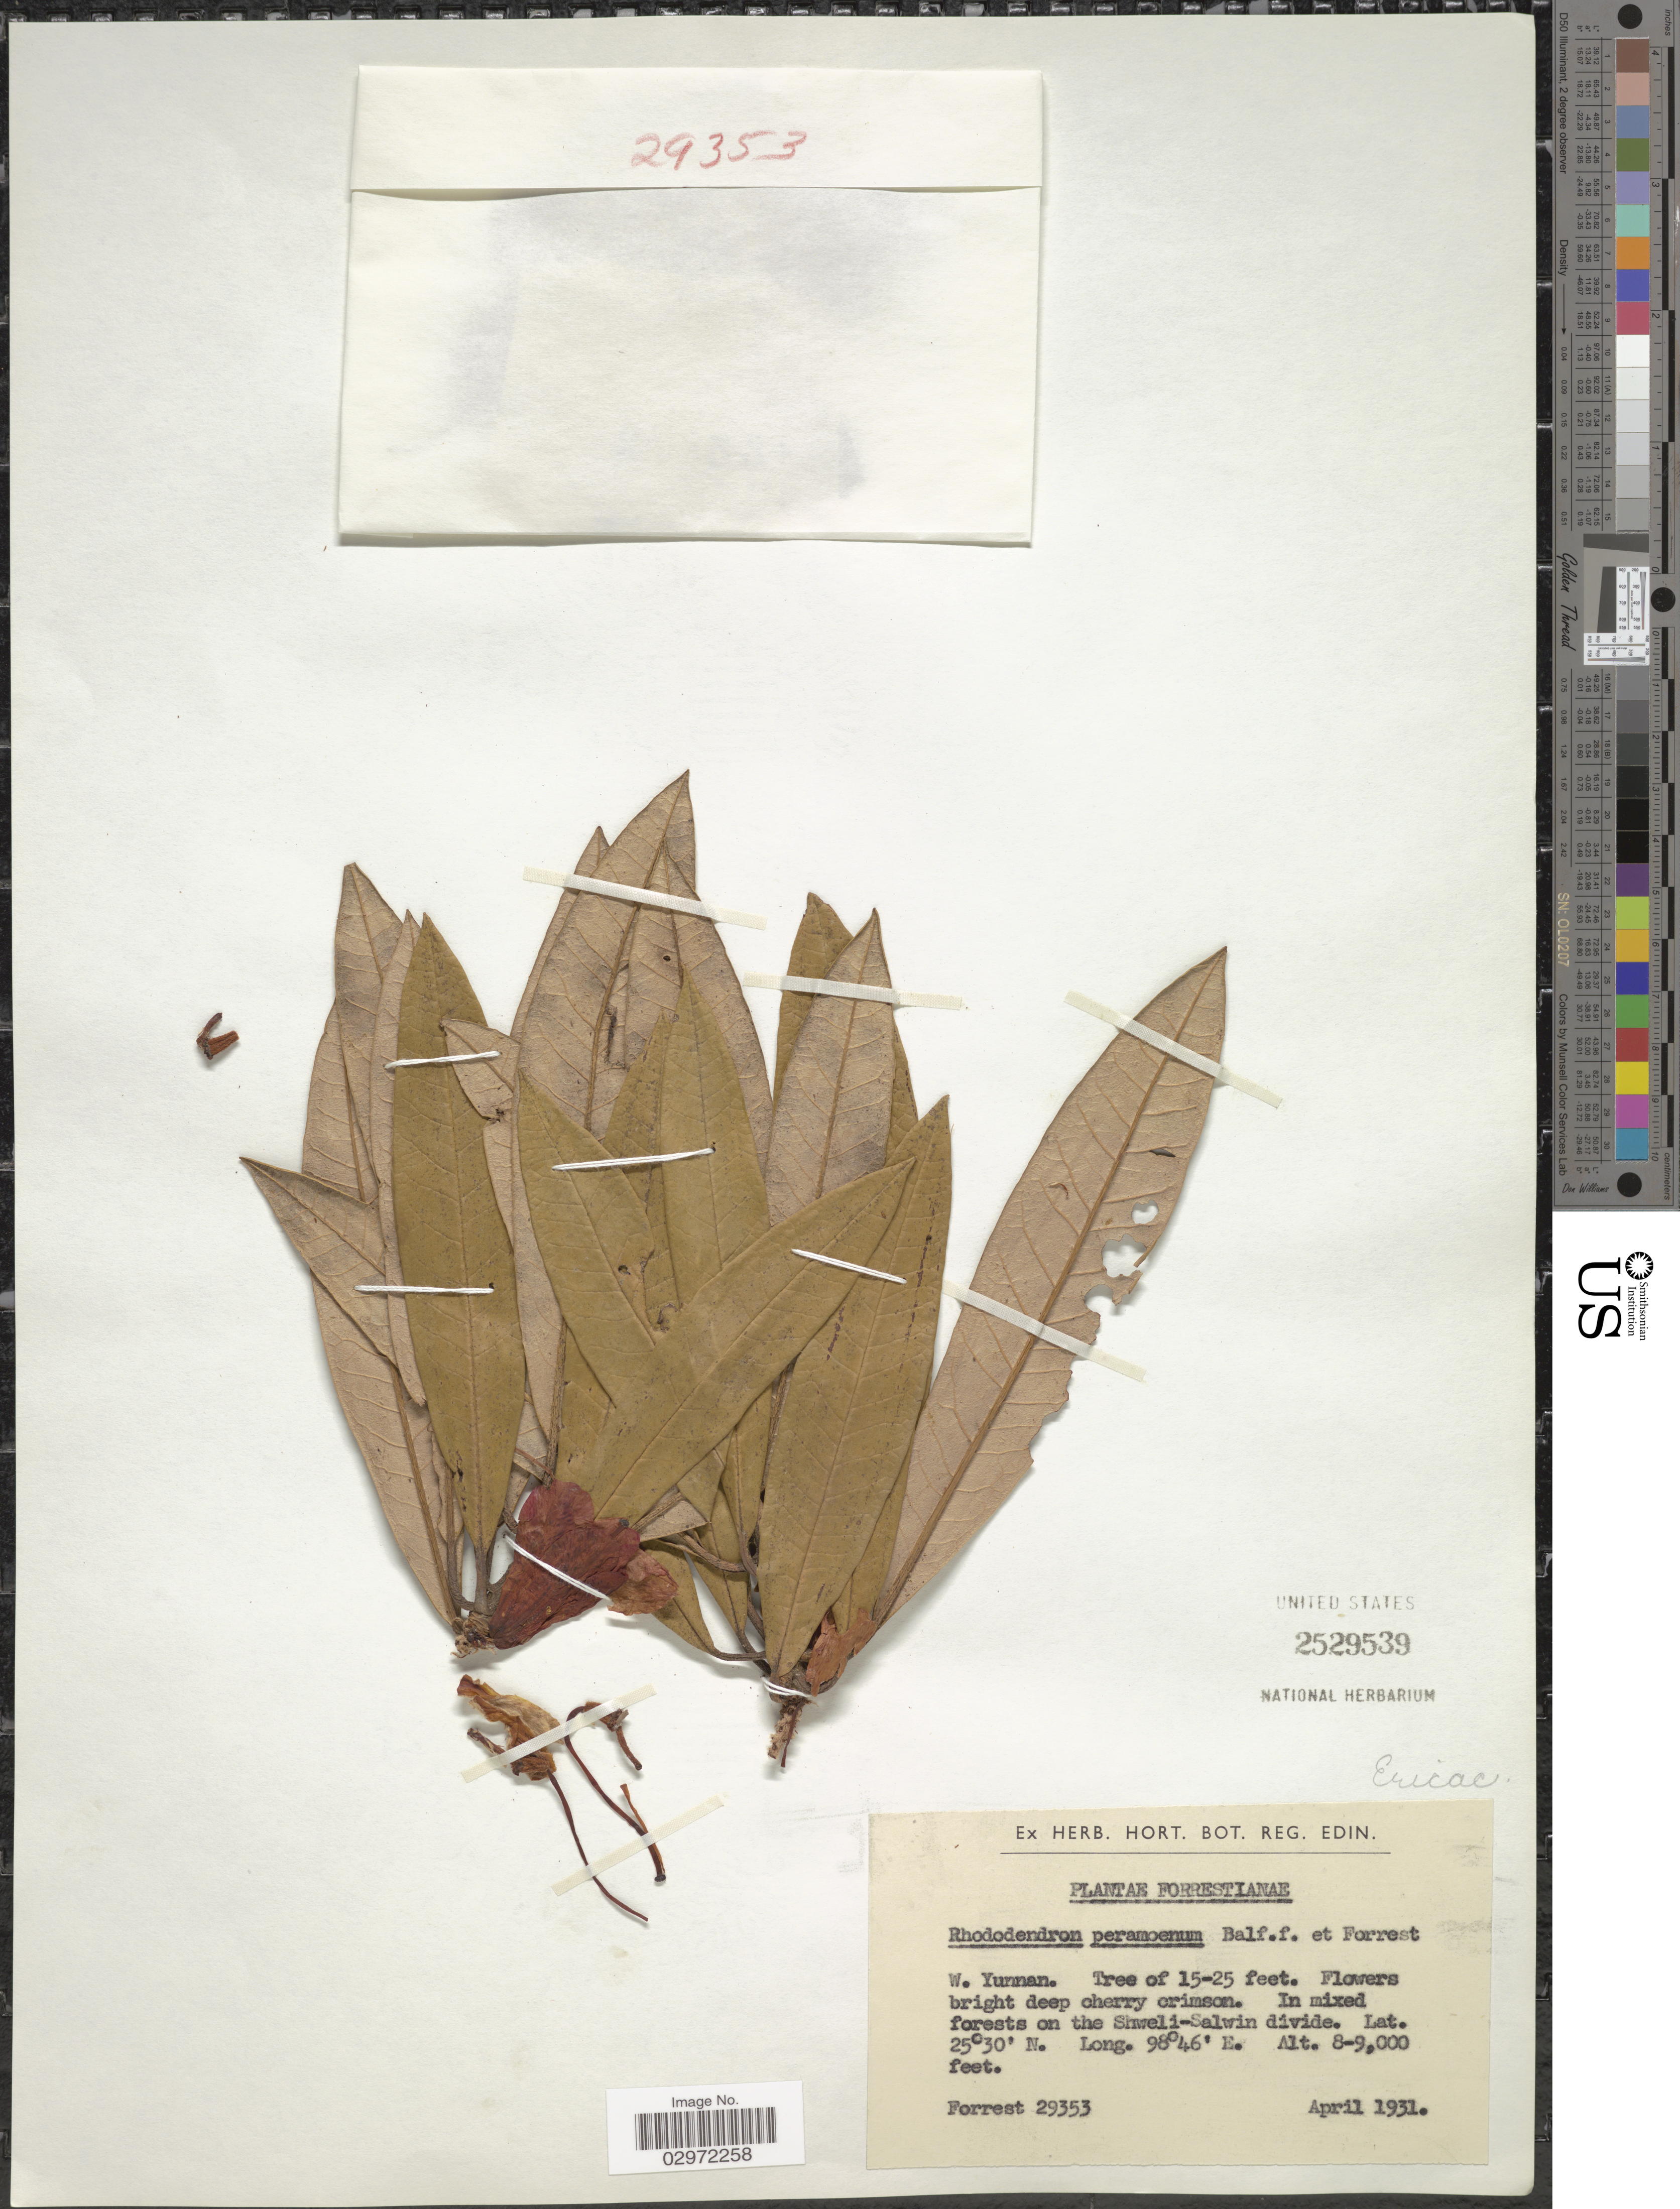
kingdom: Plantae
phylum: Tracheophyta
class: Magnoliopsida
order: Ericales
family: Ericaceae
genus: Rhododendron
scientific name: Rhododendron peramoenum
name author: Balf. f. & Forrest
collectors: -. Forrest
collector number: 29353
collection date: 1931-04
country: China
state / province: Yunnan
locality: W. Yunnan. In mixed forests on the Shweli-Salwin divide.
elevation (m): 2438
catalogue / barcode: US 2529539